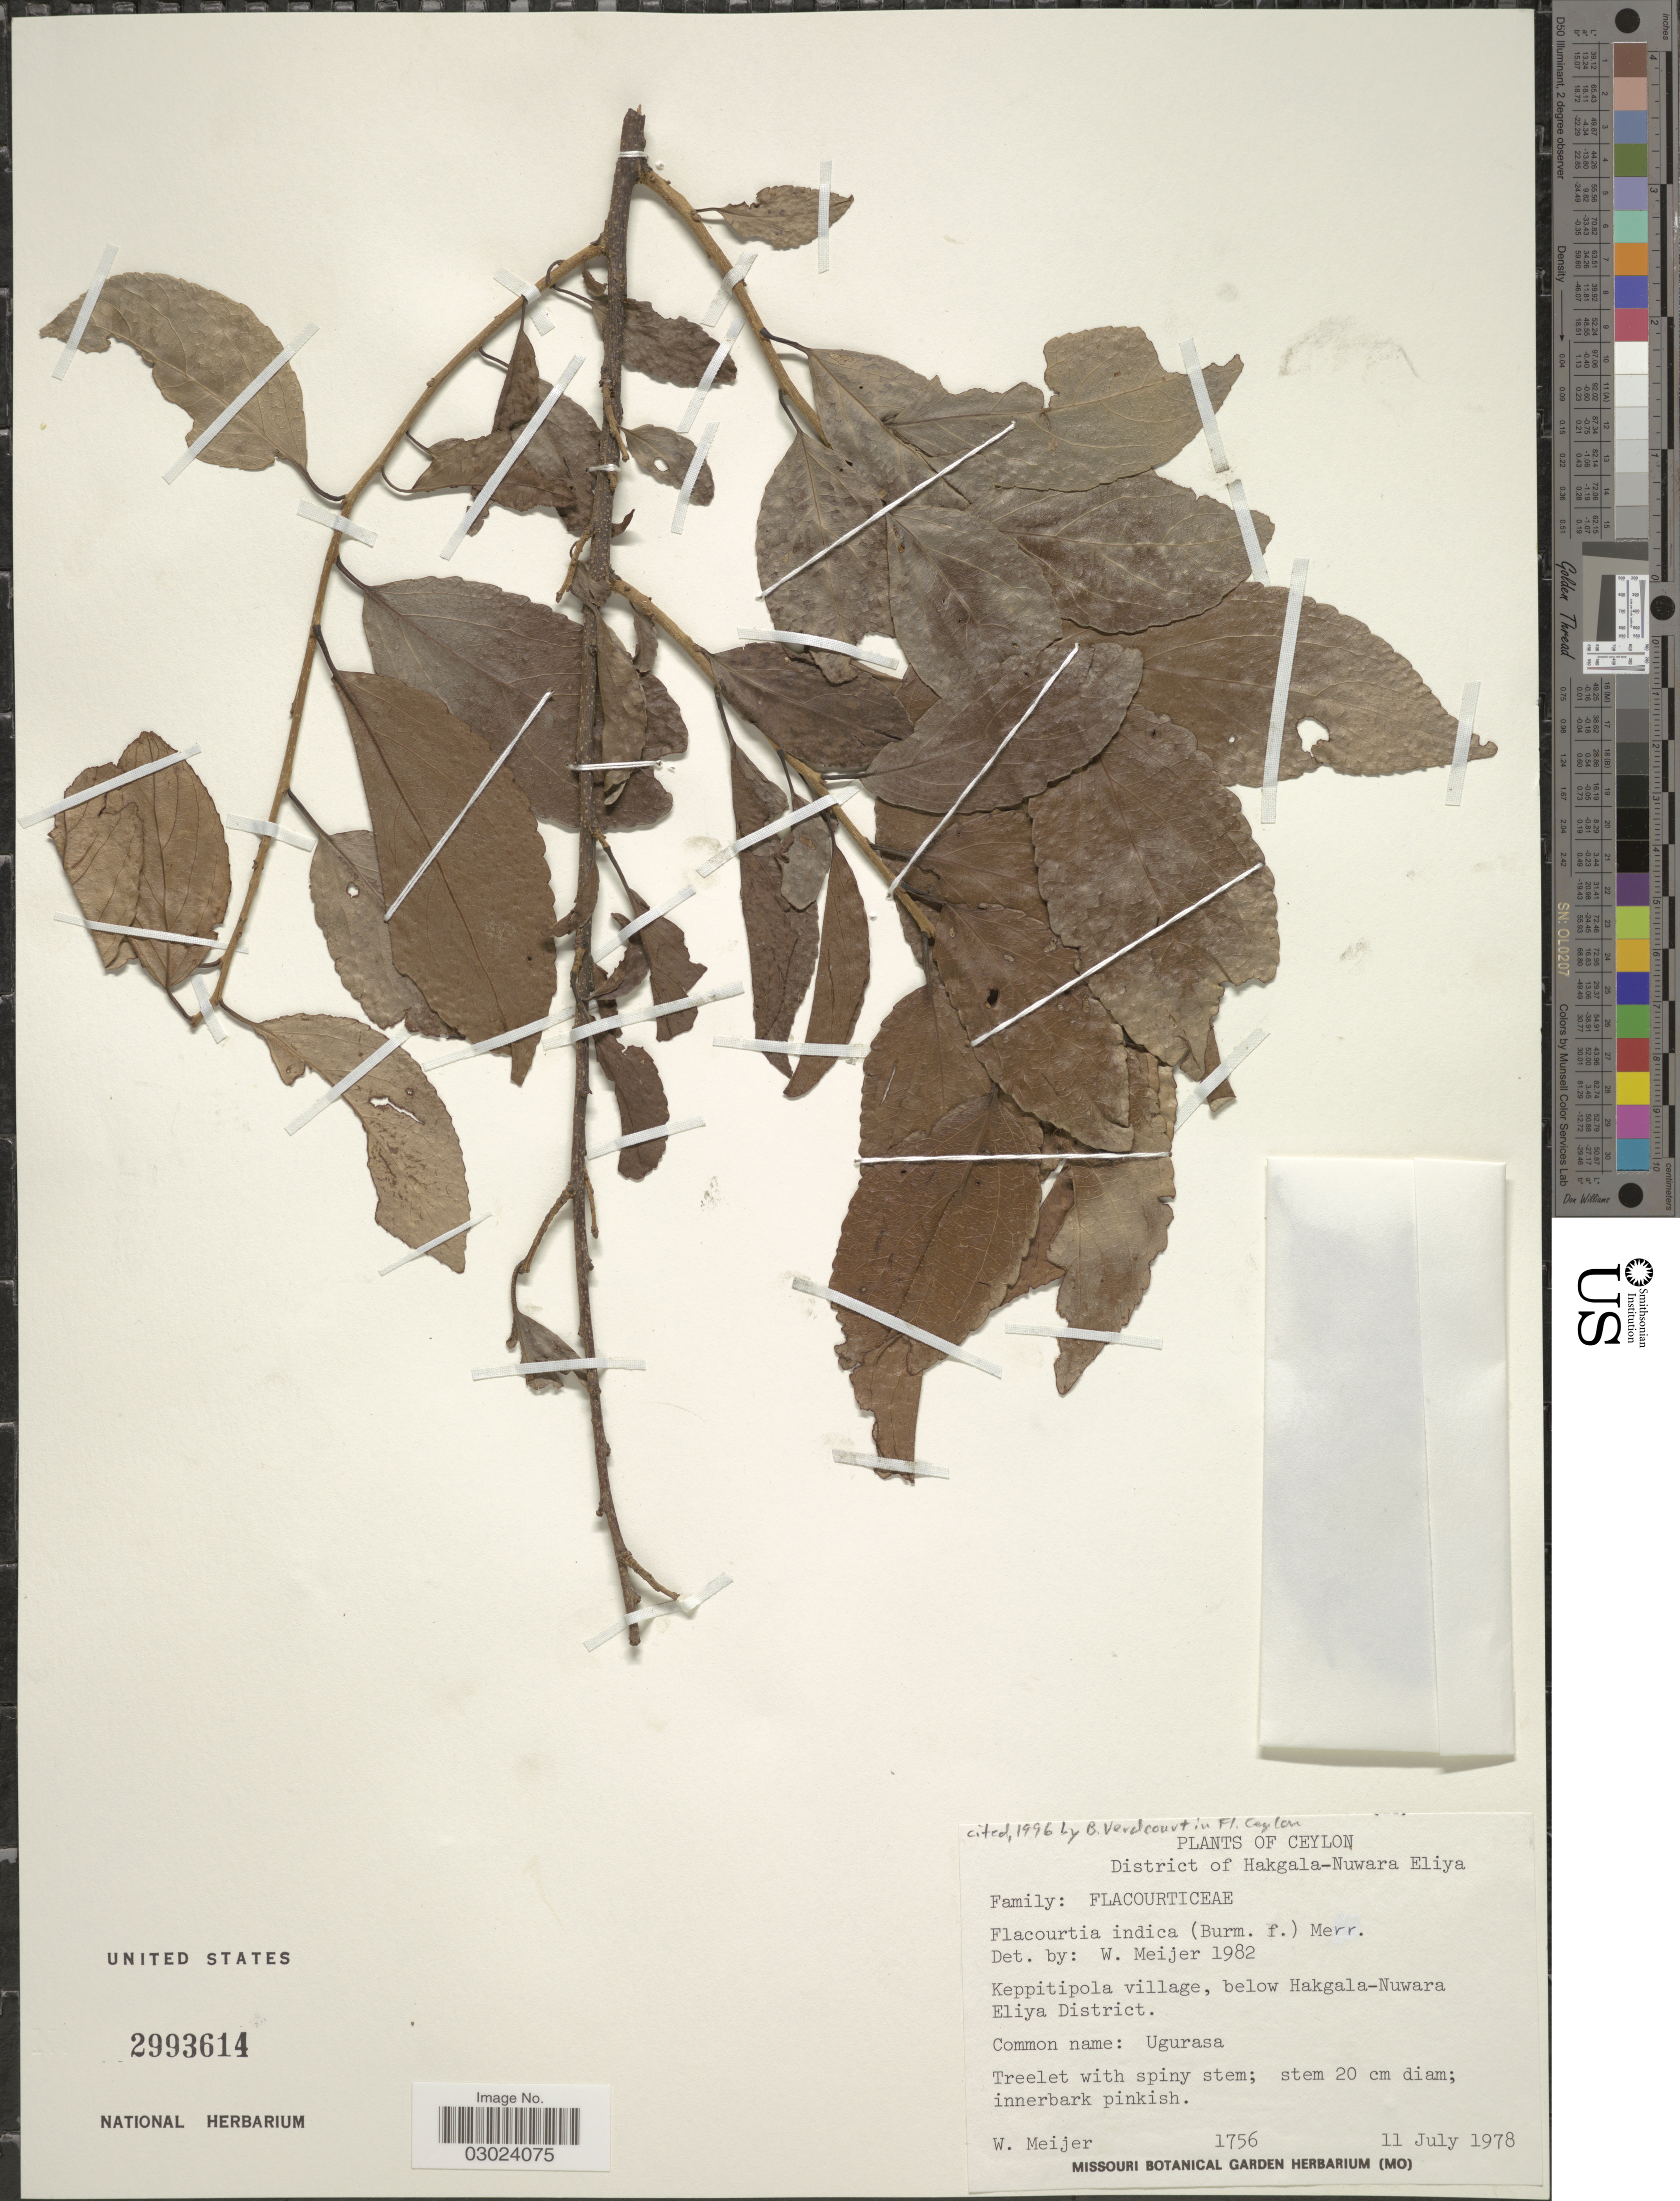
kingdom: Plantae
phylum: Tracheophyta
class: Magnoliopsida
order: Malpighiales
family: Salicaceae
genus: Flacourtia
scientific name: Flacourtia indica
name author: (Burm. f.) Merr.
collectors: W. Meijer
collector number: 1756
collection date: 1978-07-11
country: Sri Lanka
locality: Ceylon. District of Hakgala-Nuwara Eliya. Keppitipola village, below Hakgala-Nuwara Eliya District.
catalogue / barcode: US 2993614